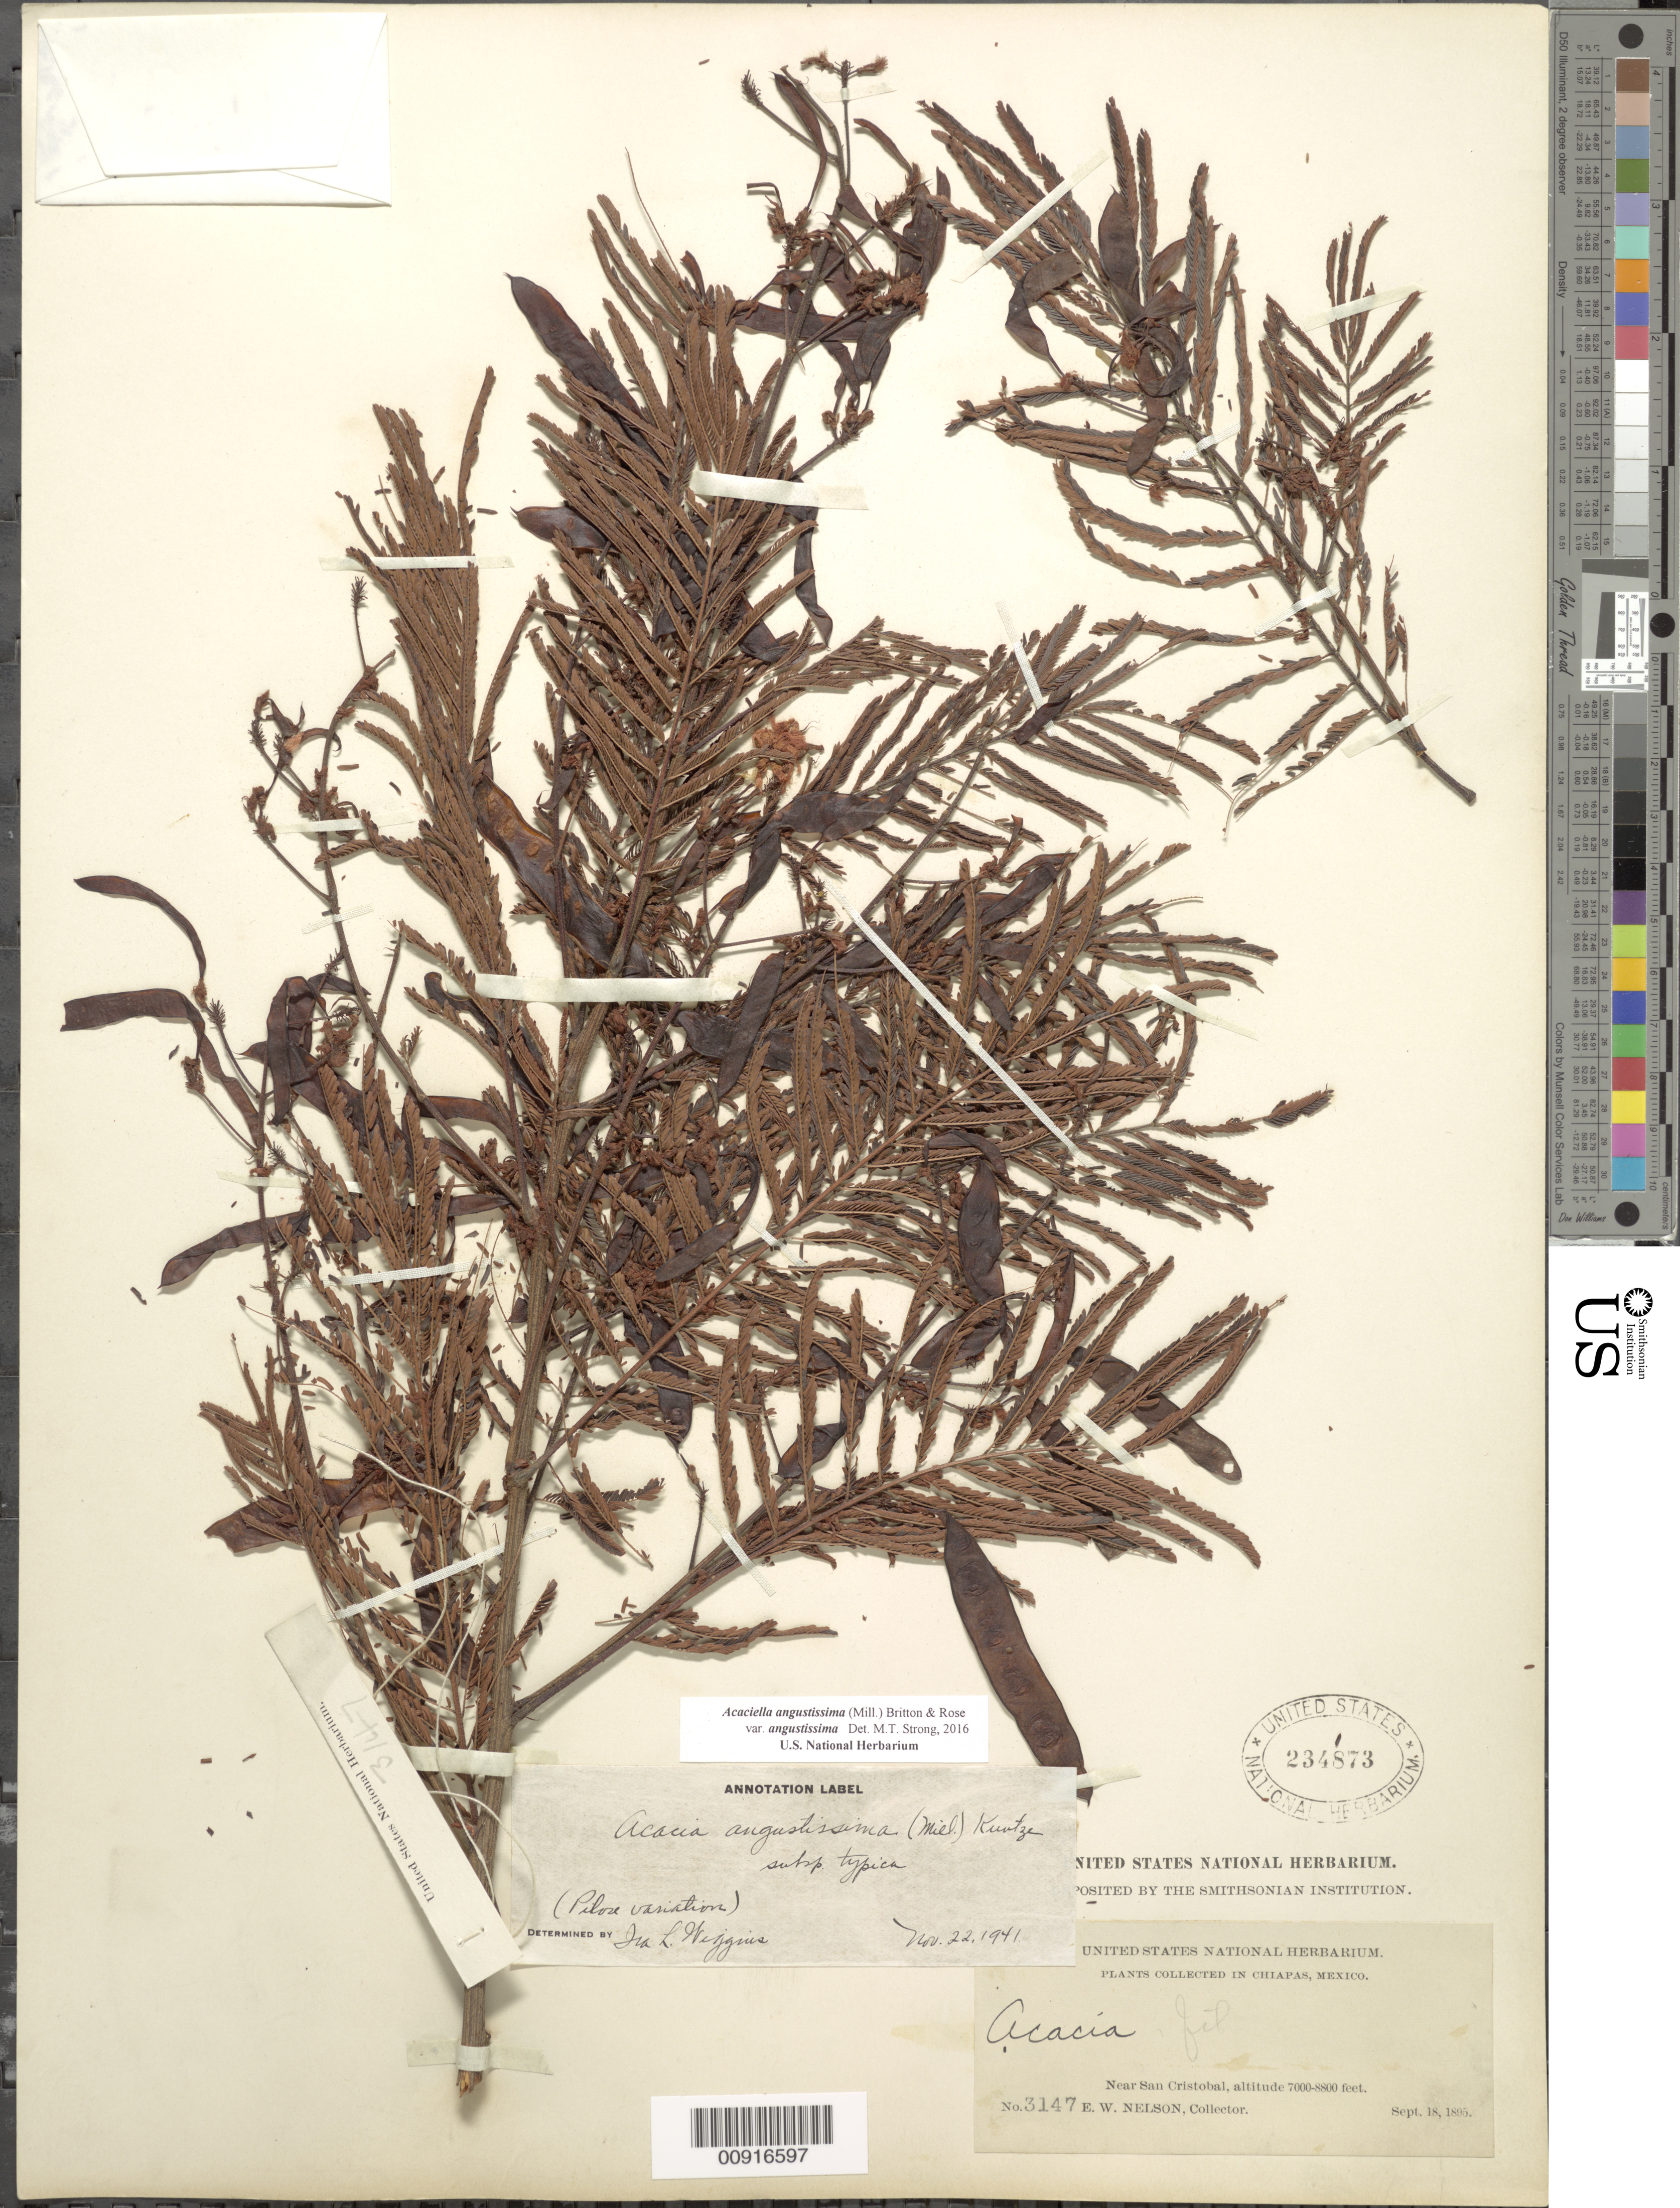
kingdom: Plantae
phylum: Tracheophyta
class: Magnoliopsida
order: Fabales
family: Fabaceae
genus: Acaciella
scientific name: Acaciella angustissima var. angustissima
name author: (Mill.) Britton & Rose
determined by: Strong, M. T., (US), Smithsonian Institution - National Museum of Natural History (UNITED STATES)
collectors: E. W. Nelson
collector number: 3147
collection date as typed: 18 Sep 1895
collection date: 1895-09-18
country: Mexico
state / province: Chiapas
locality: Near San Cristóbal.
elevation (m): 2134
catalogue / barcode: US 234873